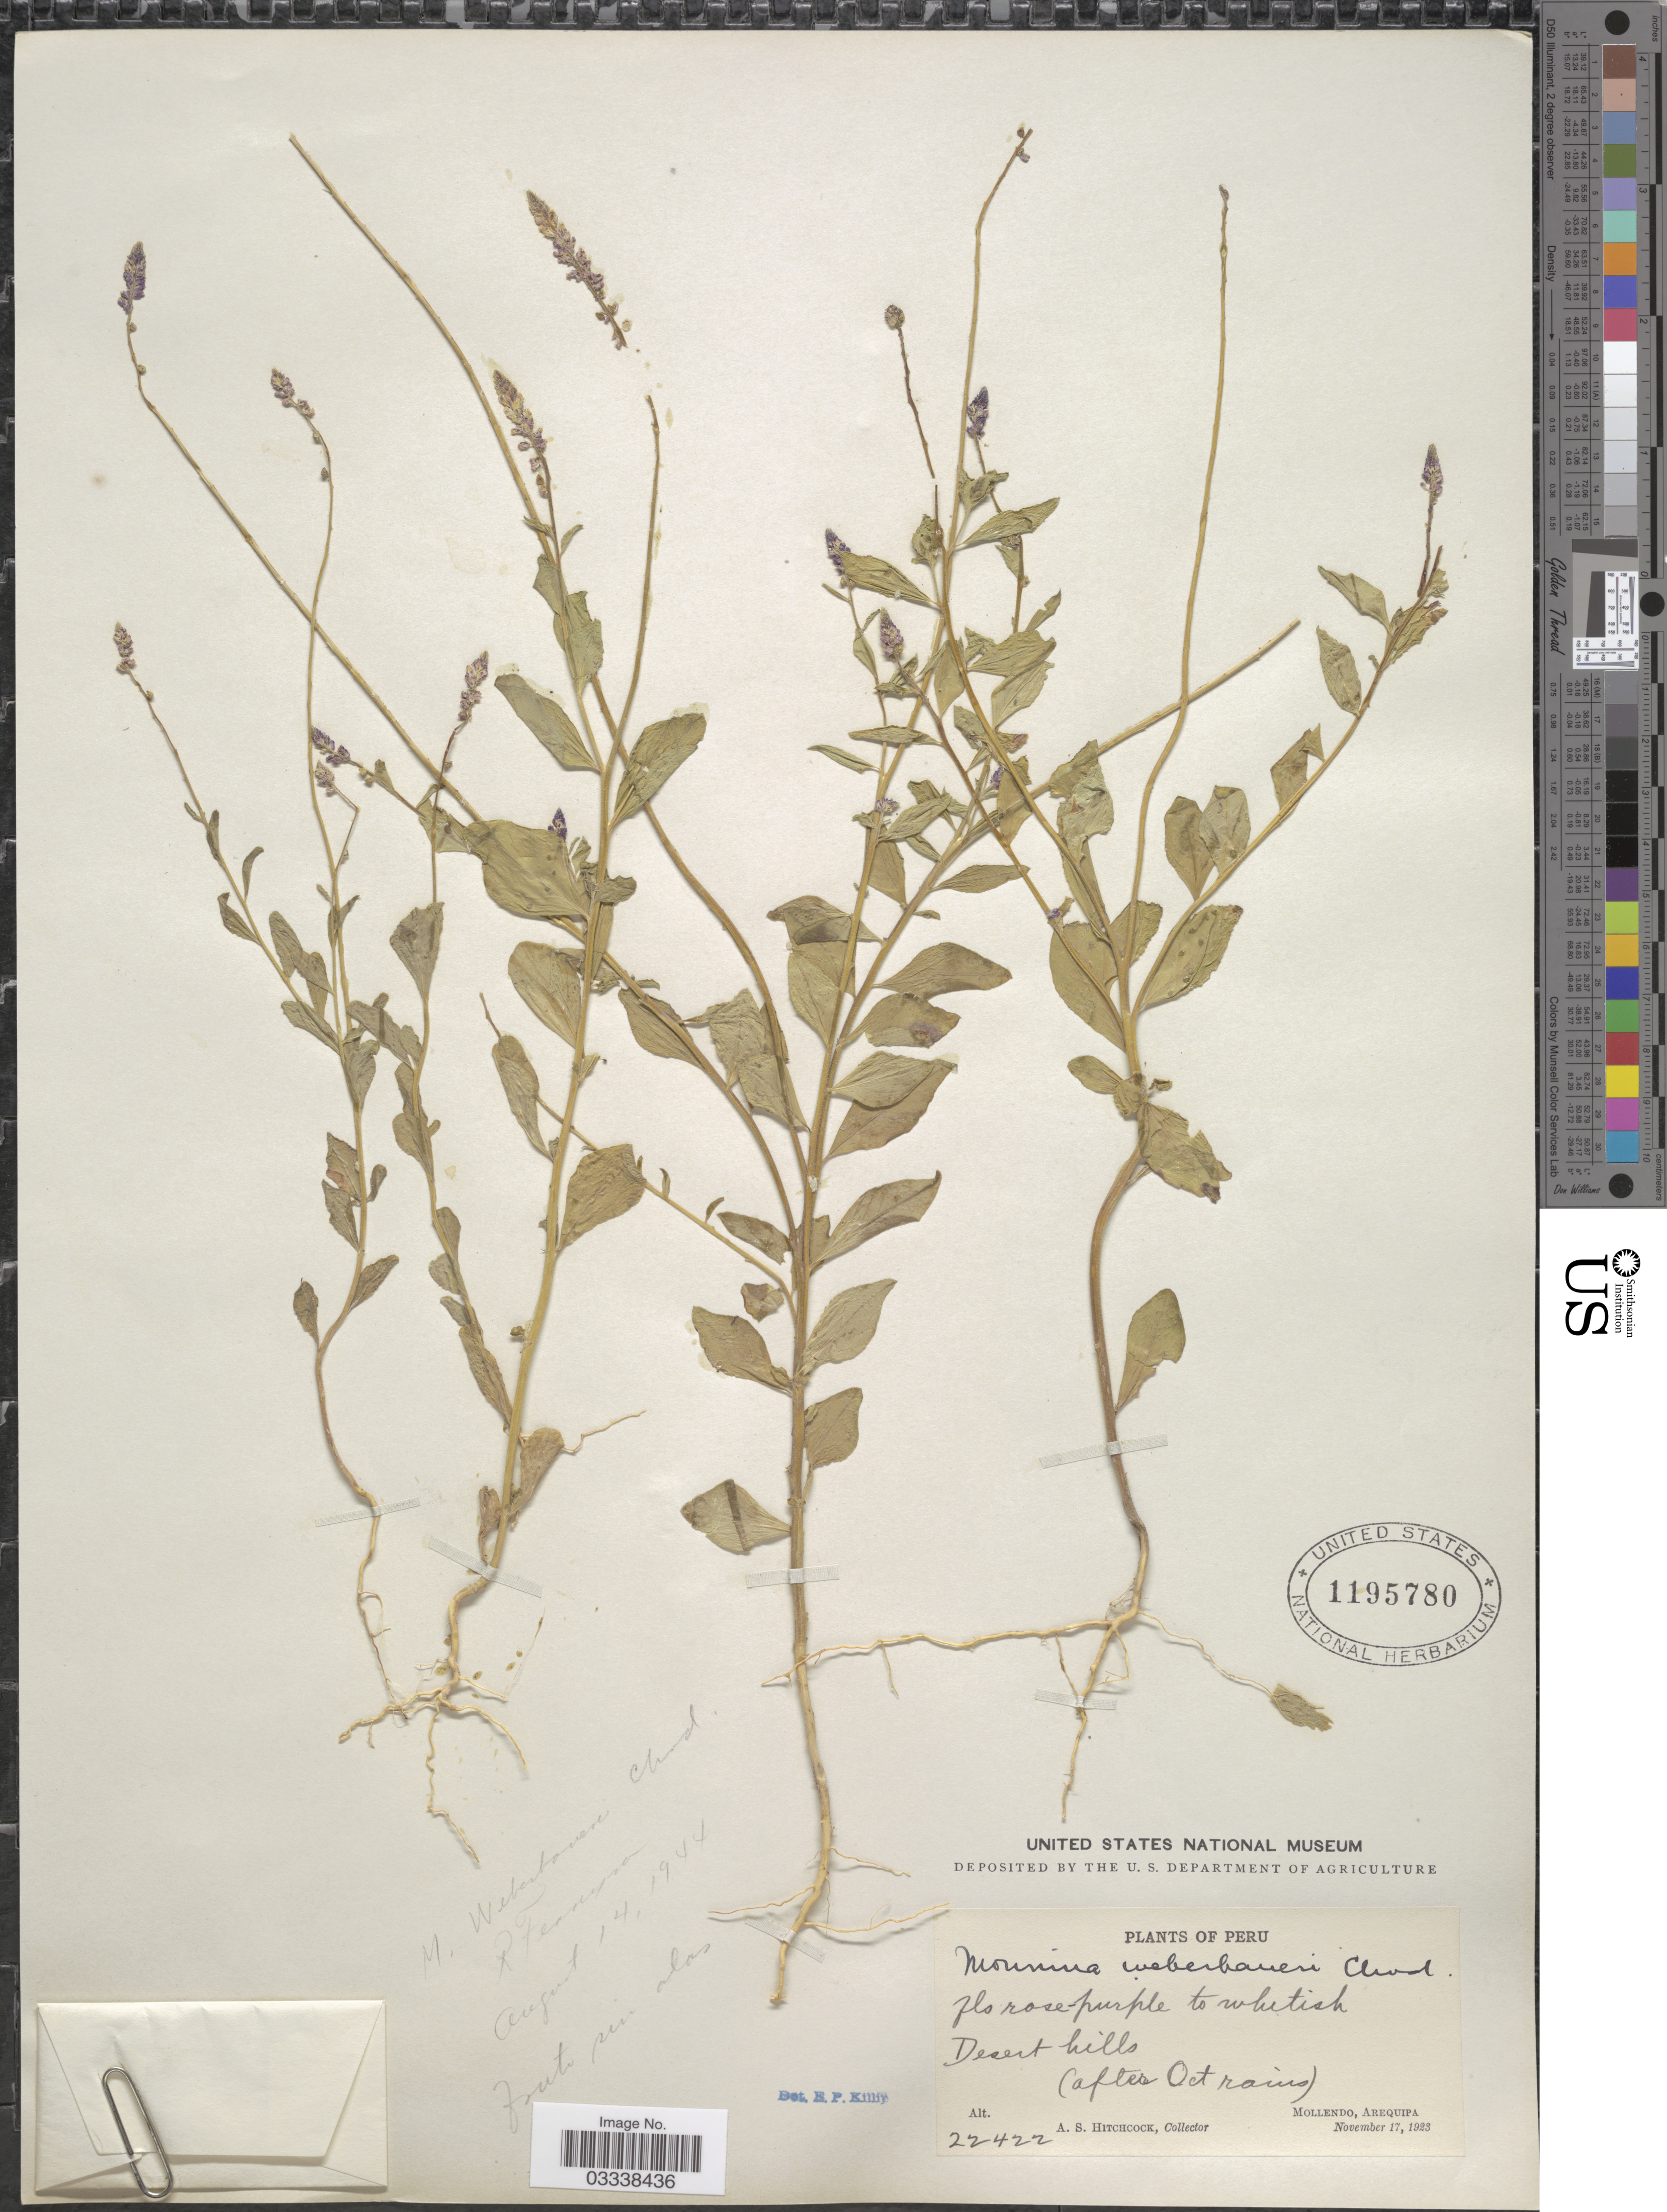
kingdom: Plantae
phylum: Tracheophyta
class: Magnoliopsida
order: Fabales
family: Polygalaceae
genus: Monnina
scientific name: Monnina weberbaueri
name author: Chodat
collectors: A. S. Hitchcock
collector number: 22422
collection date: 1923-11-17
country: Peru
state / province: Arequipa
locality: Desert hills. Mollendo.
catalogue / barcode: US 1195780